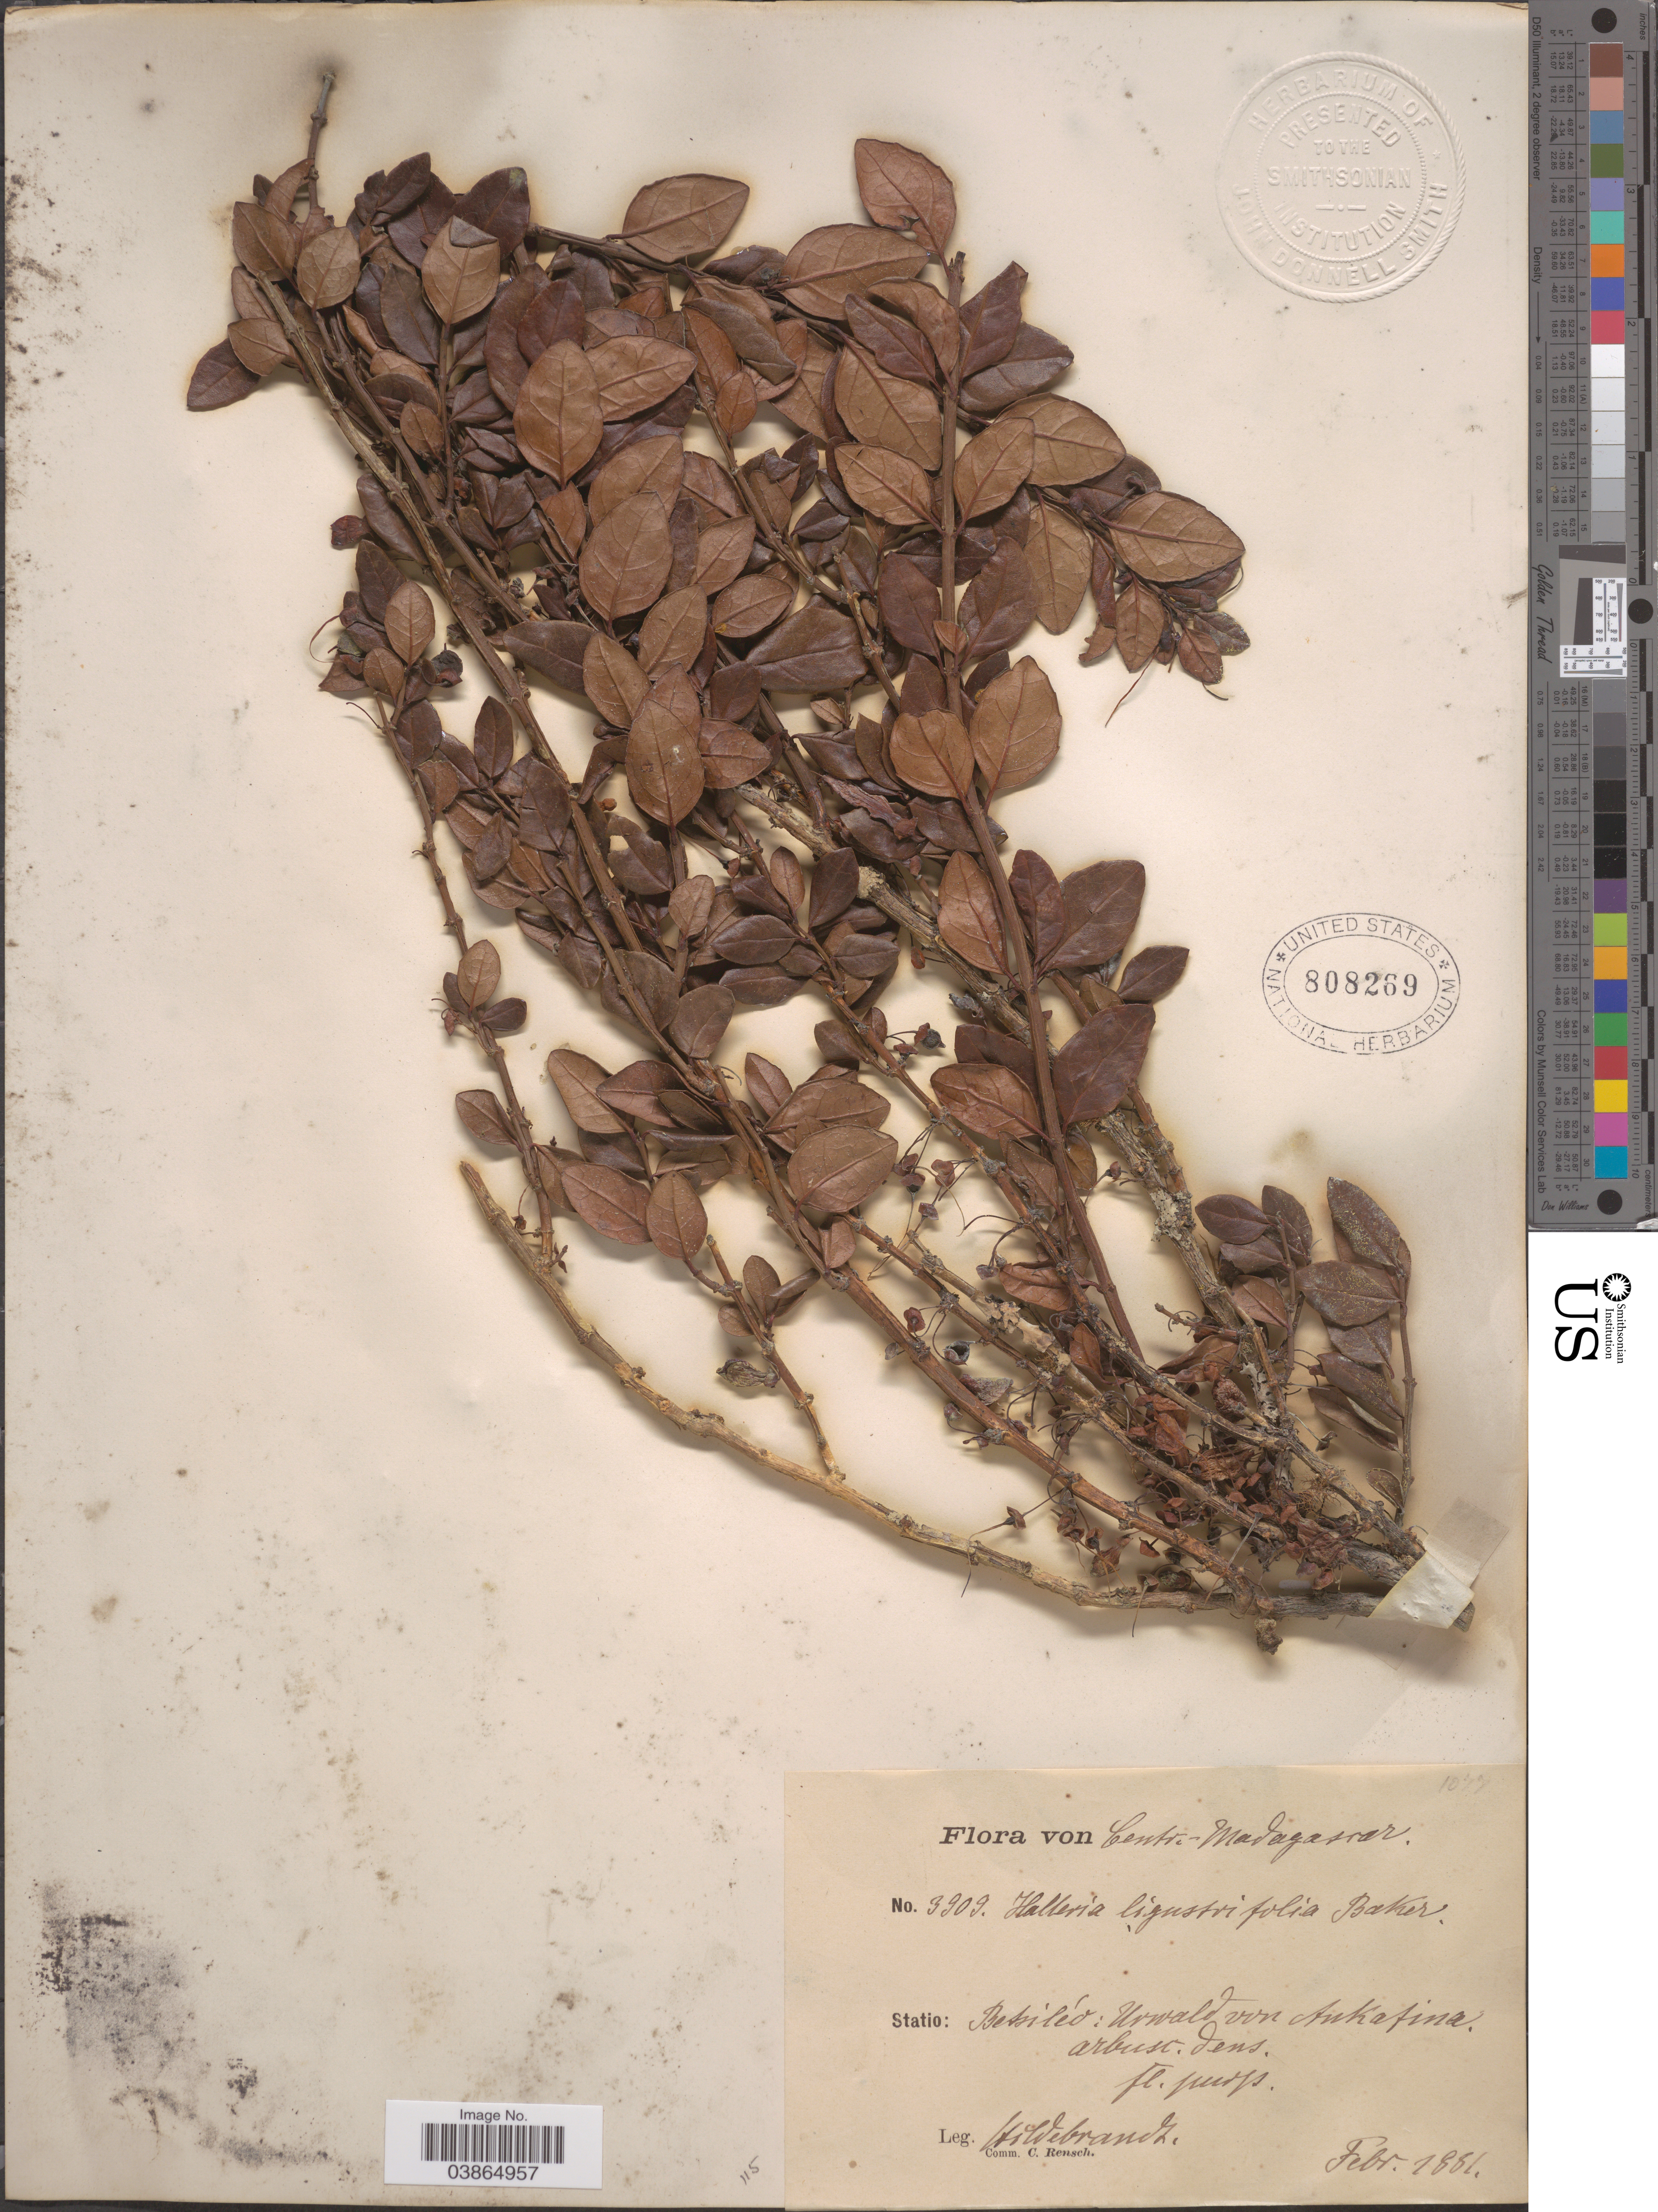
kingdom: Plantae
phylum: Tracheophyta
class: Magnoliopsida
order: Lamiales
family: Stilbaceae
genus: Halleria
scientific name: Halleria ligustrifolia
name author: Baker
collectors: J. Hildebrandt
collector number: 3909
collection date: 1881-02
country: Madagascar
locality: Centre-Madagascar. Statio: Betsiléo: Urwald von Ankafina.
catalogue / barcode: US 808269